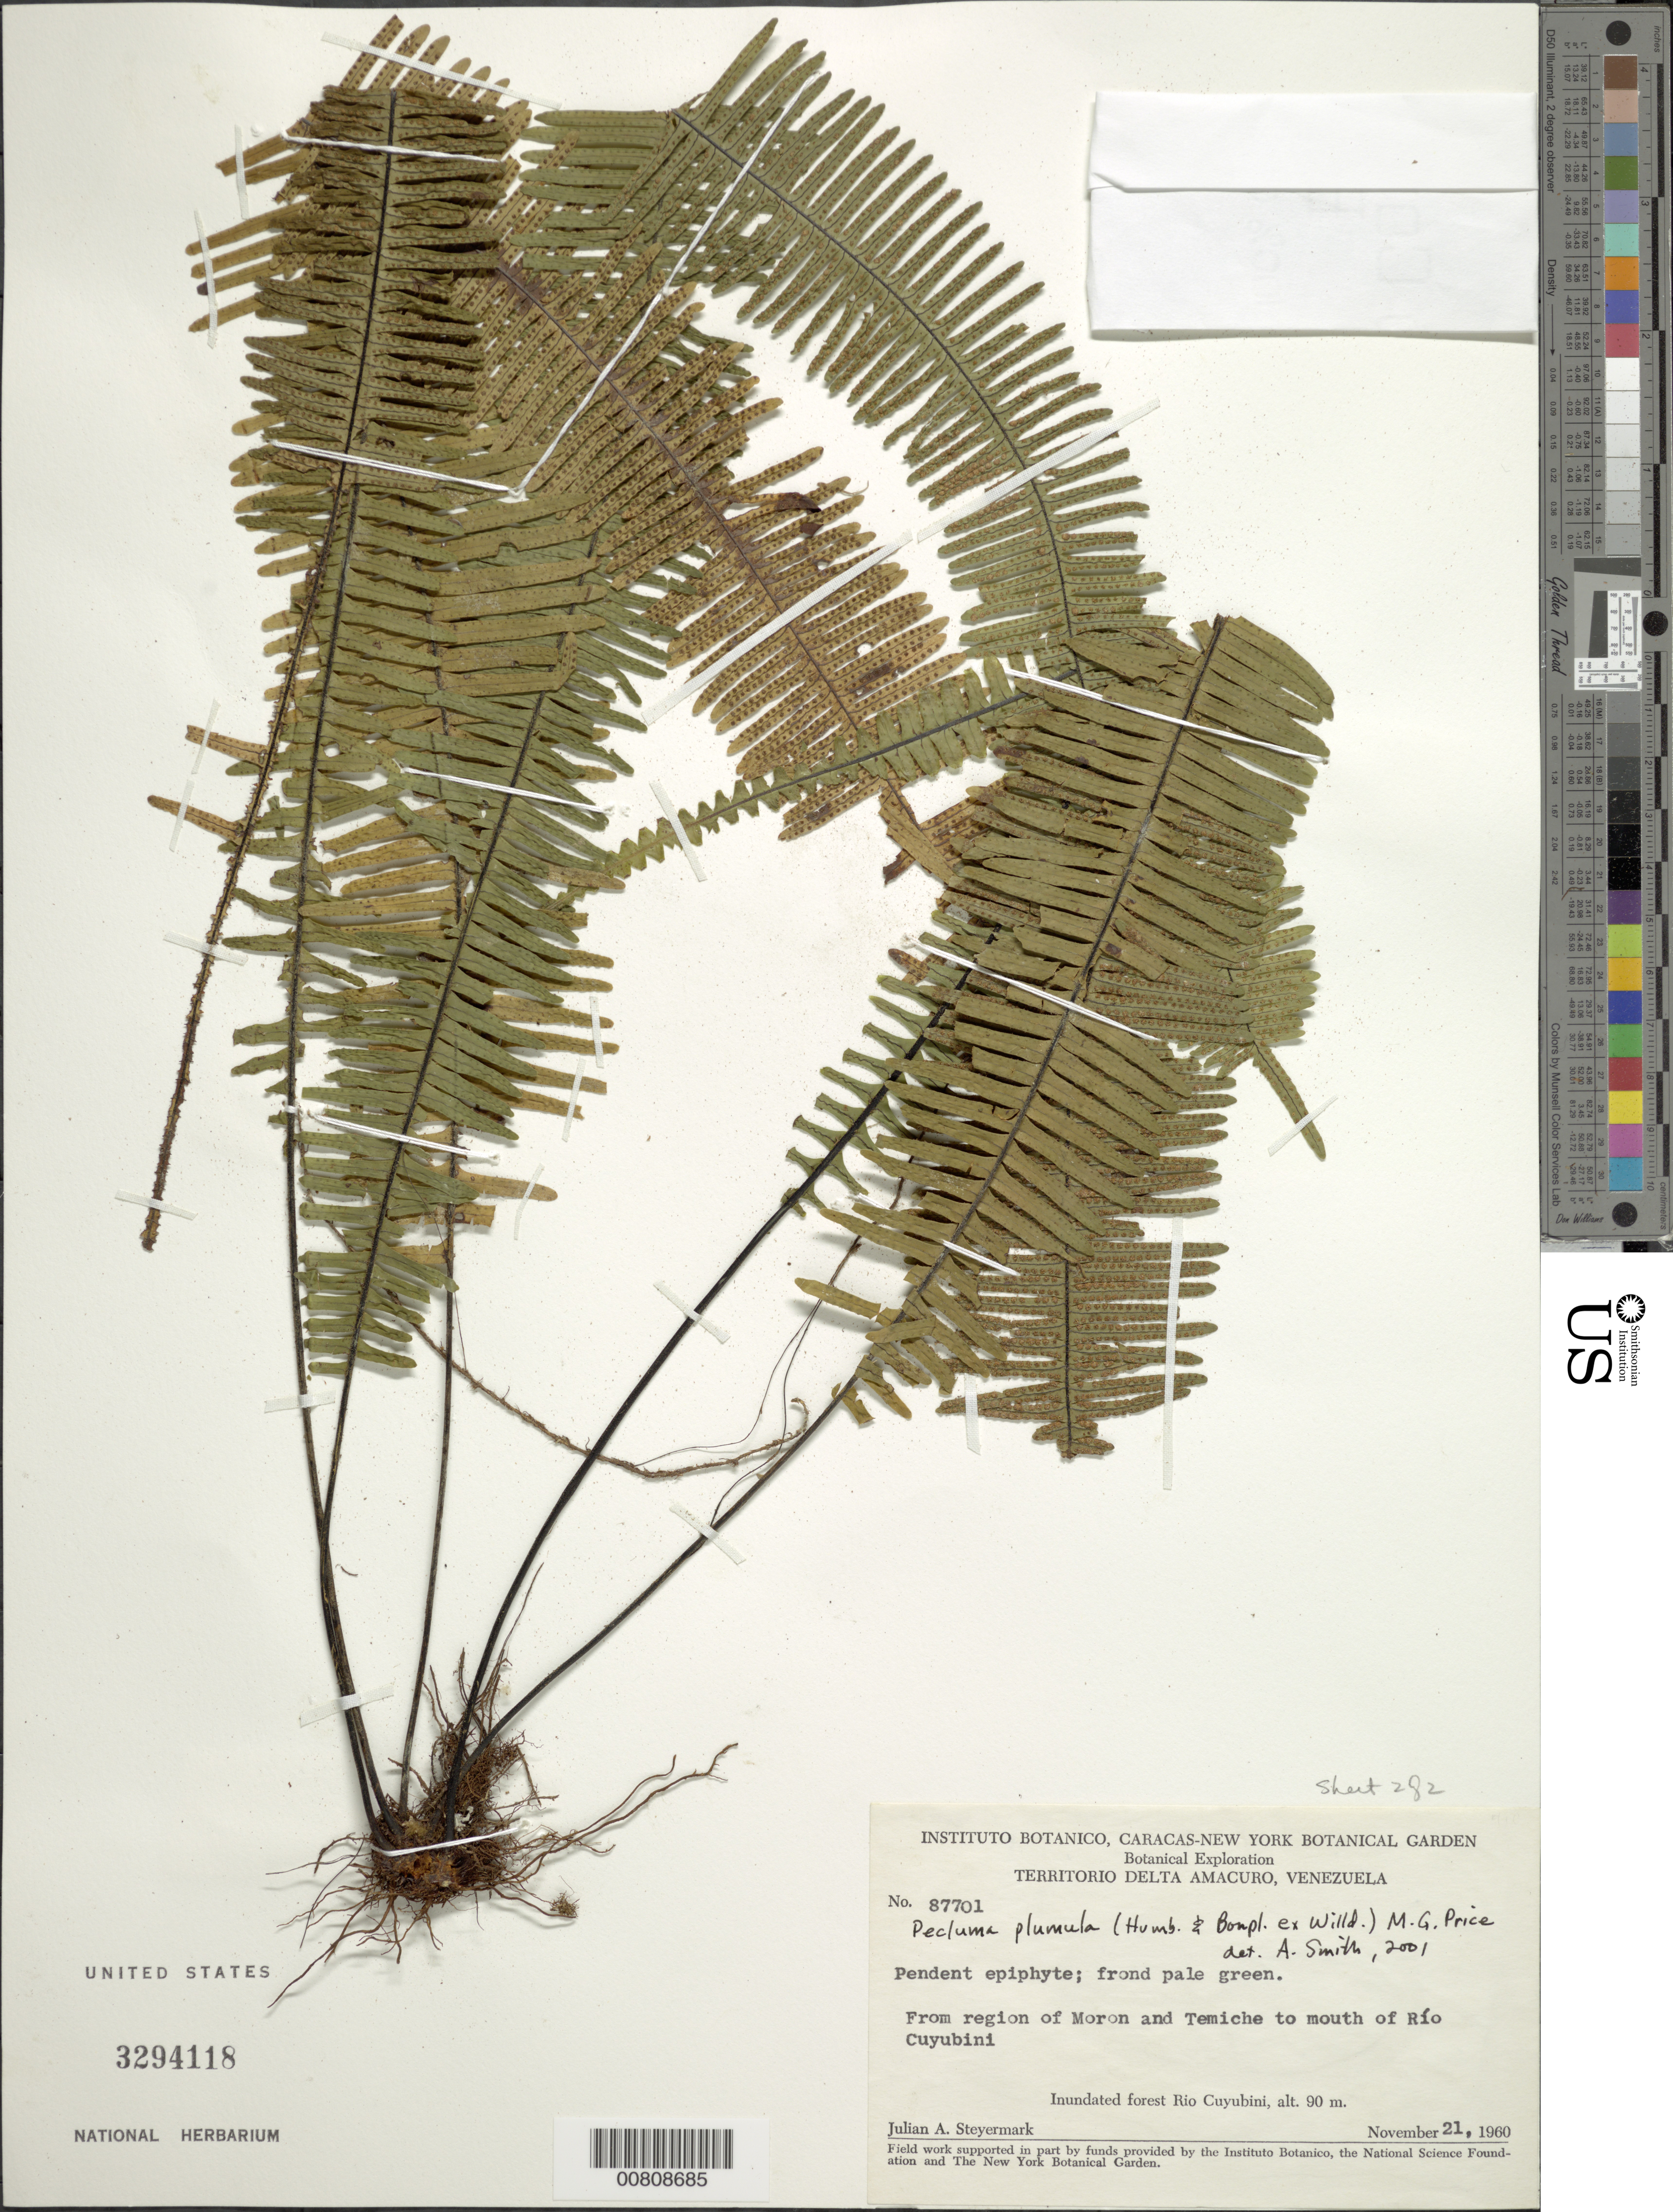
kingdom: Plantae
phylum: Tracheophyta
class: Polypodiopsida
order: Polypodiales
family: Polypodiaceae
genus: Pecluma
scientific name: Pecluma plumula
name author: (Humb. & Bonpl. ex Willd.) M.G. Price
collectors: J. Steyermark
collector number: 87701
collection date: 1960-11-21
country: Venezuela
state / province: Delta Amacuro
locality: From region of Moron and Temiche to mouth of Rio Cuyubini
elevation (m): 90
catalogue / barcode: US 3294118